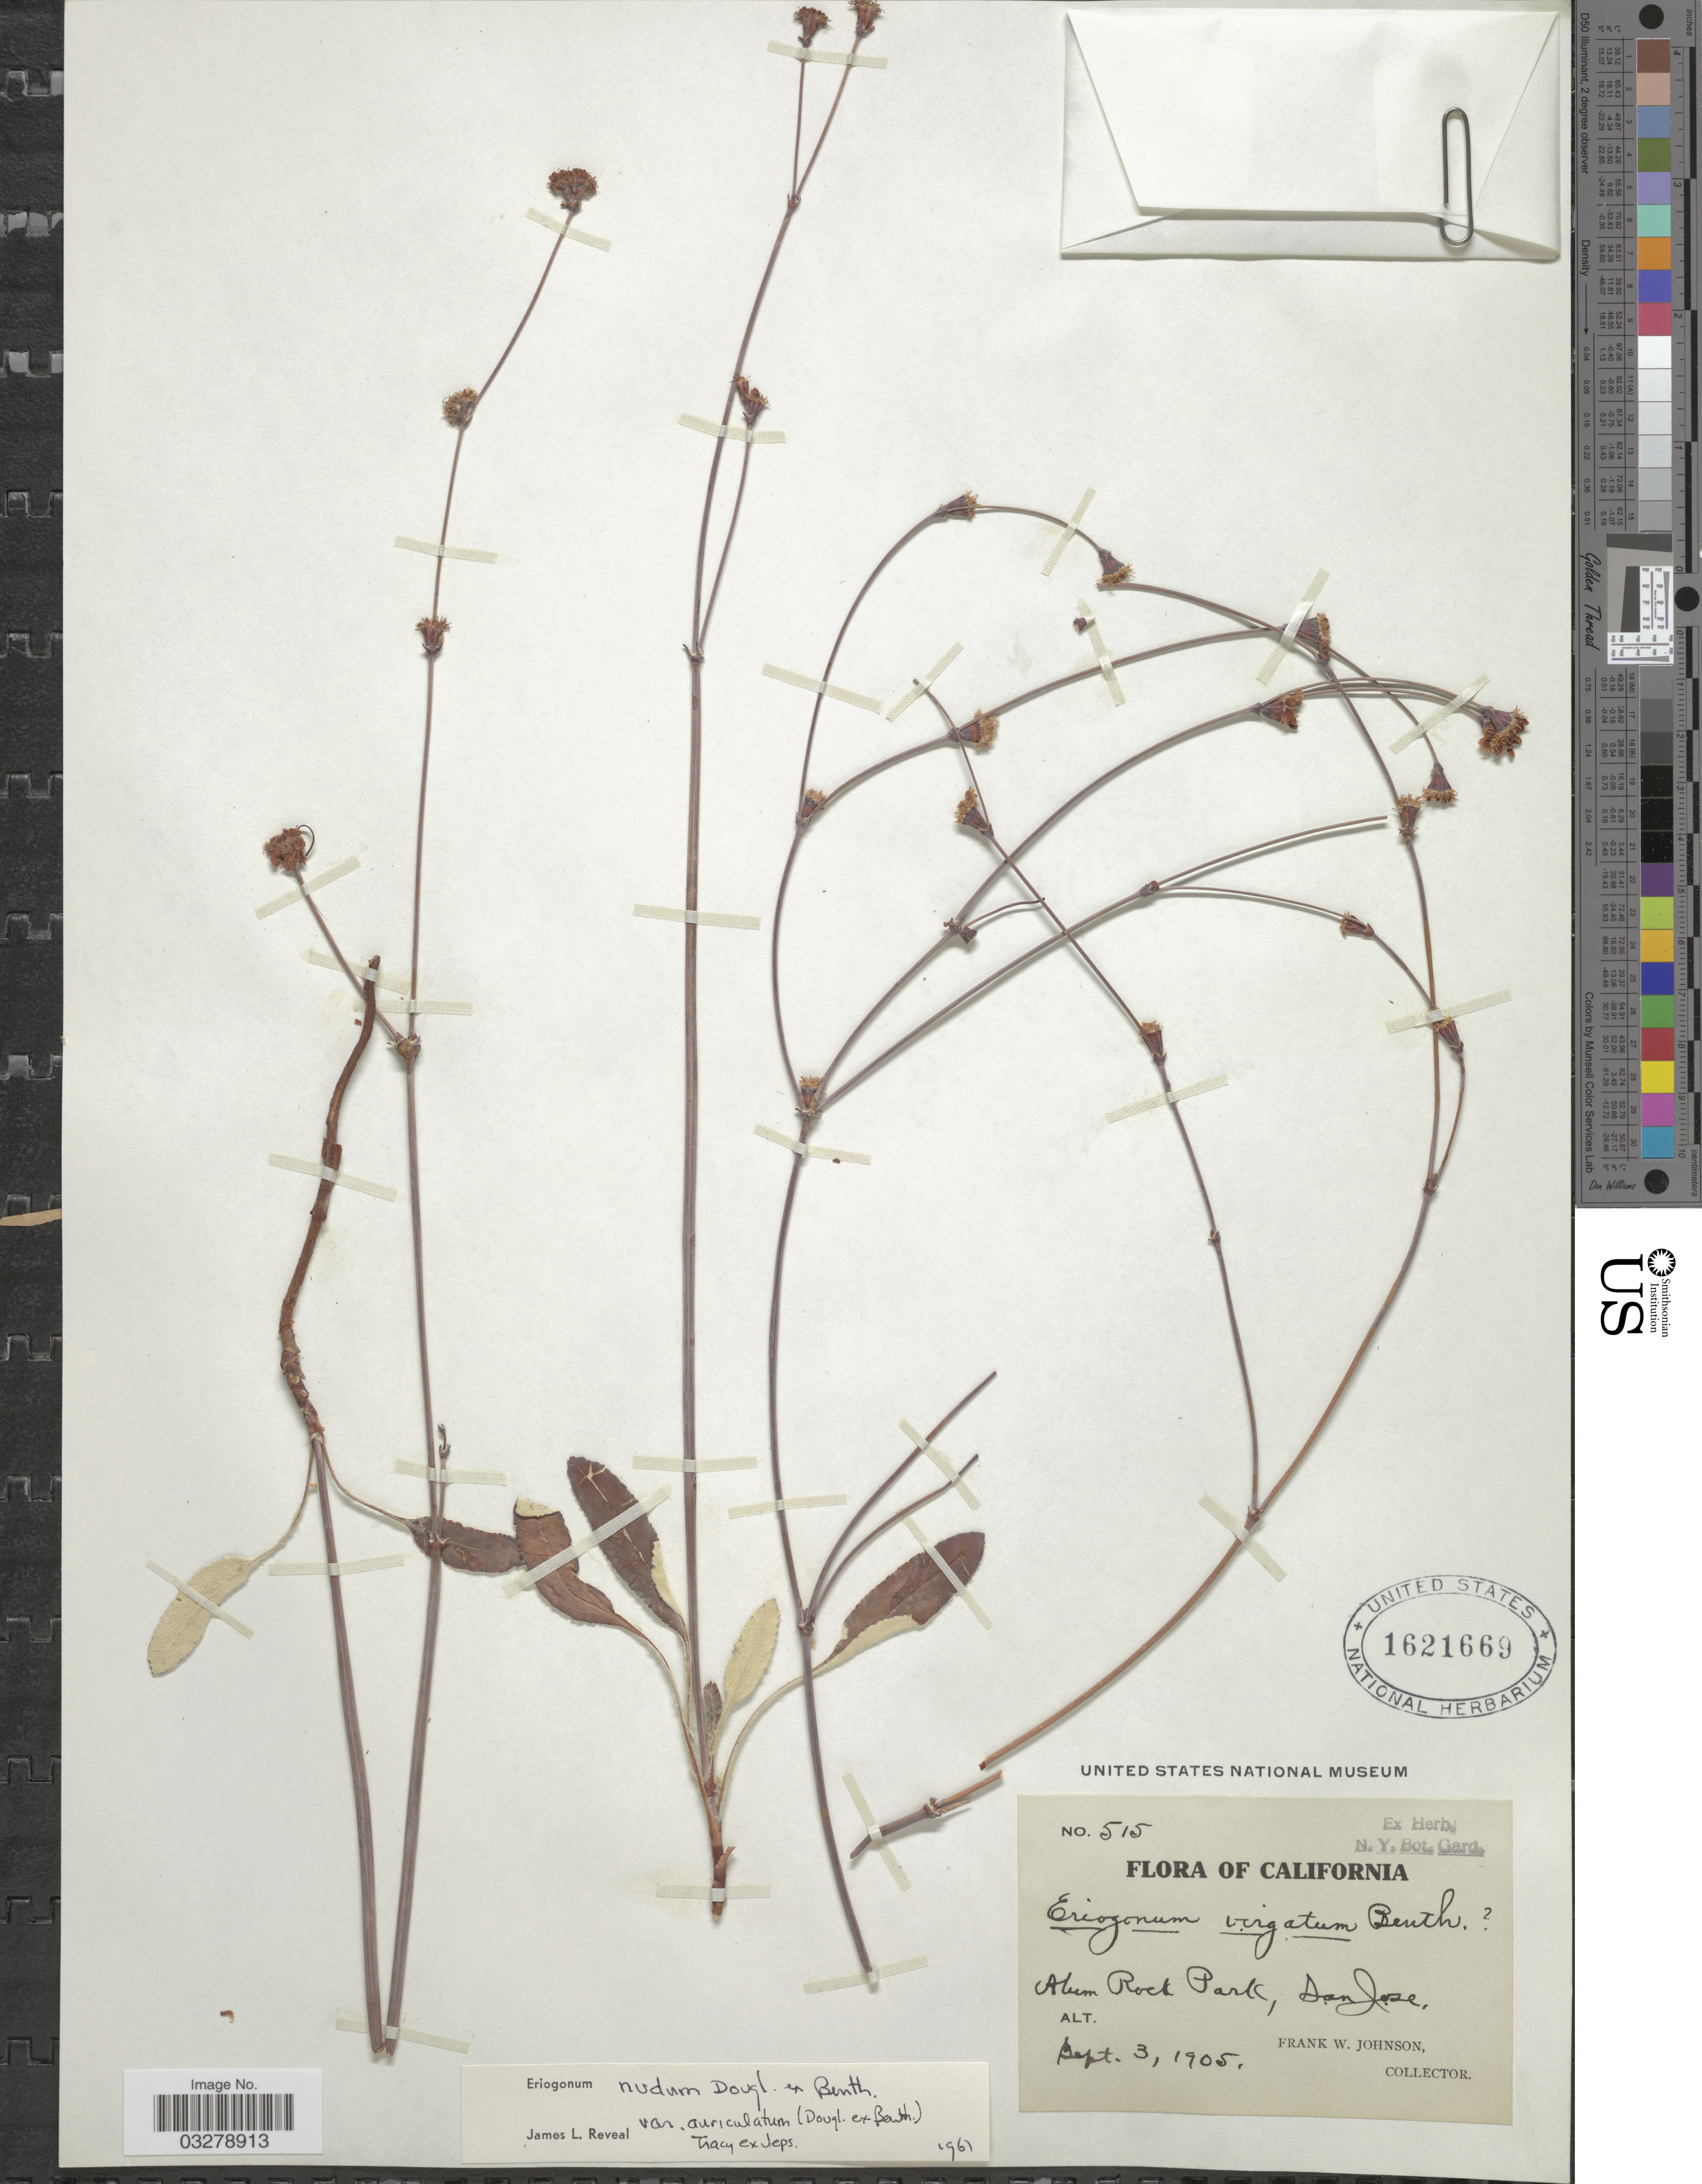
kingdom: Plantae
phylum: Tracheophyta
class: Magnoliopsida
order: Caryophyllales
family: Polygonaceae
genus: Eriogonum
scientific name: Eriogonum nudum var. auriculatum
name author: (Benth.) Tracy ex Jeps.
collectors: F. W. Johnson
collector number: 515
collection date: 1905-09-03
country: United States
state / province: California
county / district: Santa Clara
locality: Alum Rock Park, San Jose.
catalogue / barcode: US 1621669